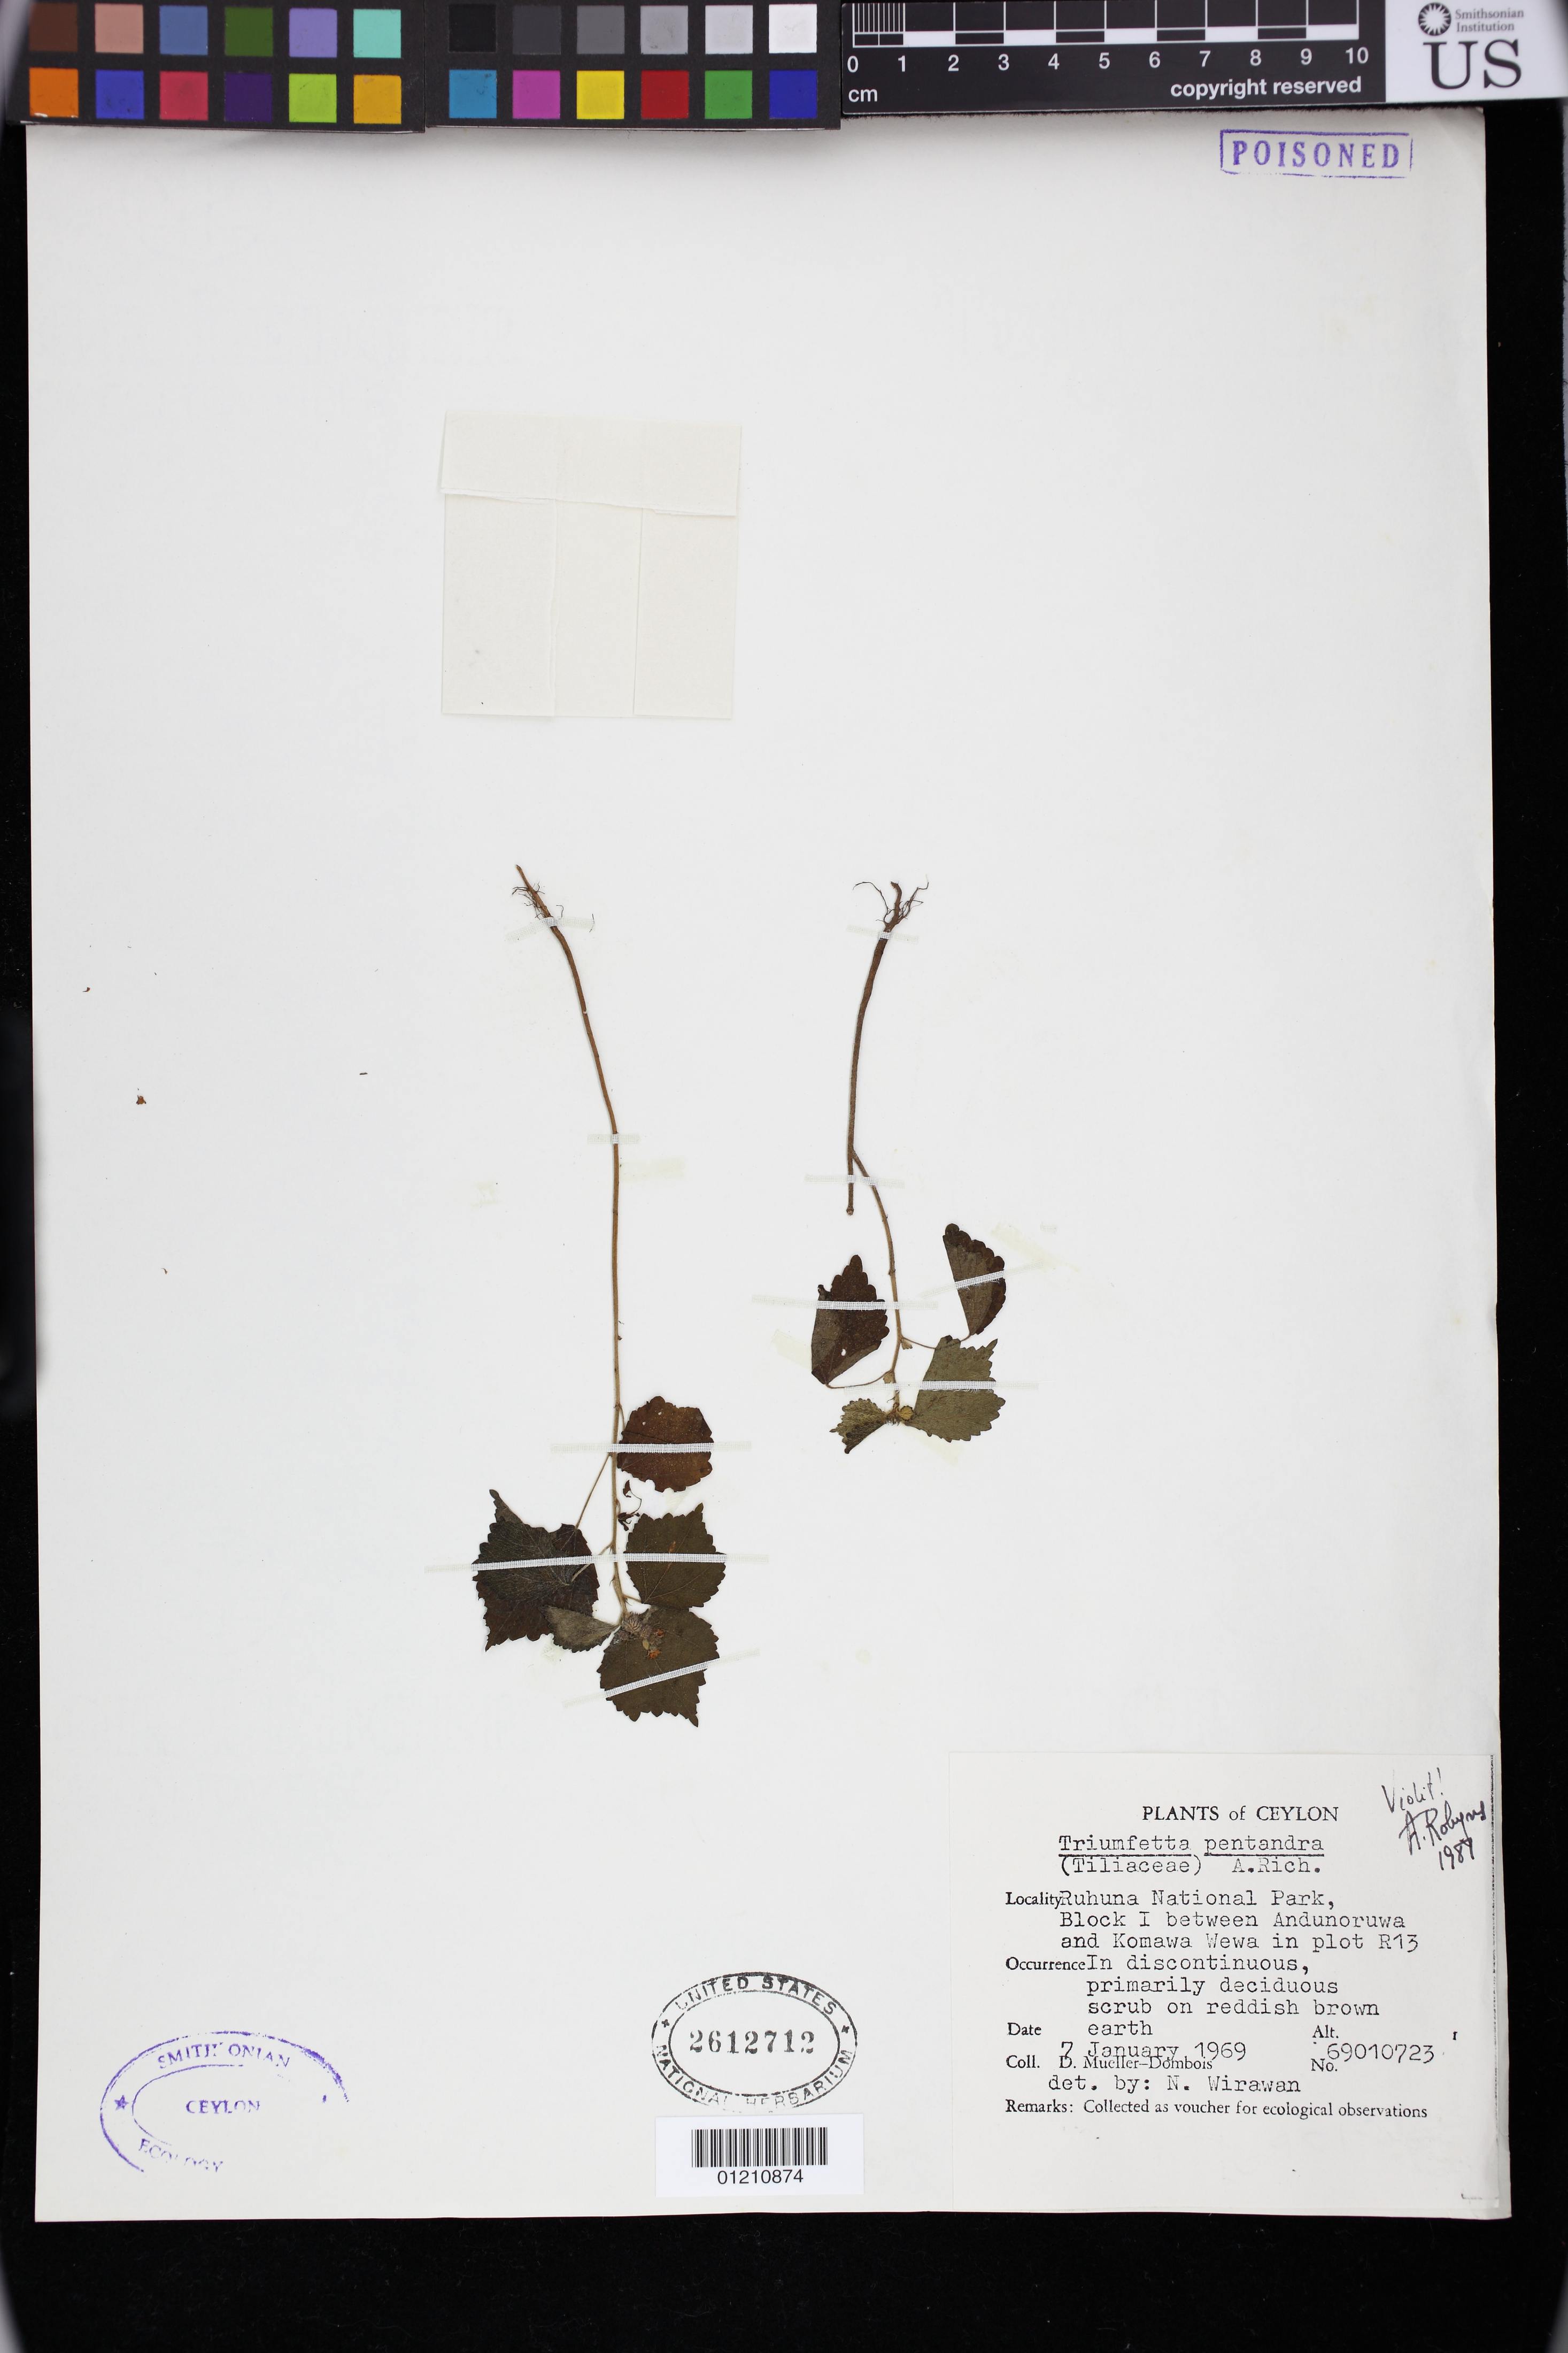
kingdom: Plantae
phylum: Tracheophyta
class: Magnoliopsida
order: Malvales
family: Malvaceae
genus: Triumfetta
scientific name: Triumfetta pentandra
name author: A. Rich.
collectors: D. Mueller-Dombois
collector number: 69010723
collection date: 1969-01-07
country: Sri Lanka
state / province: Southern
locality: Yala National Park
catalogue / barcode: US 2612712